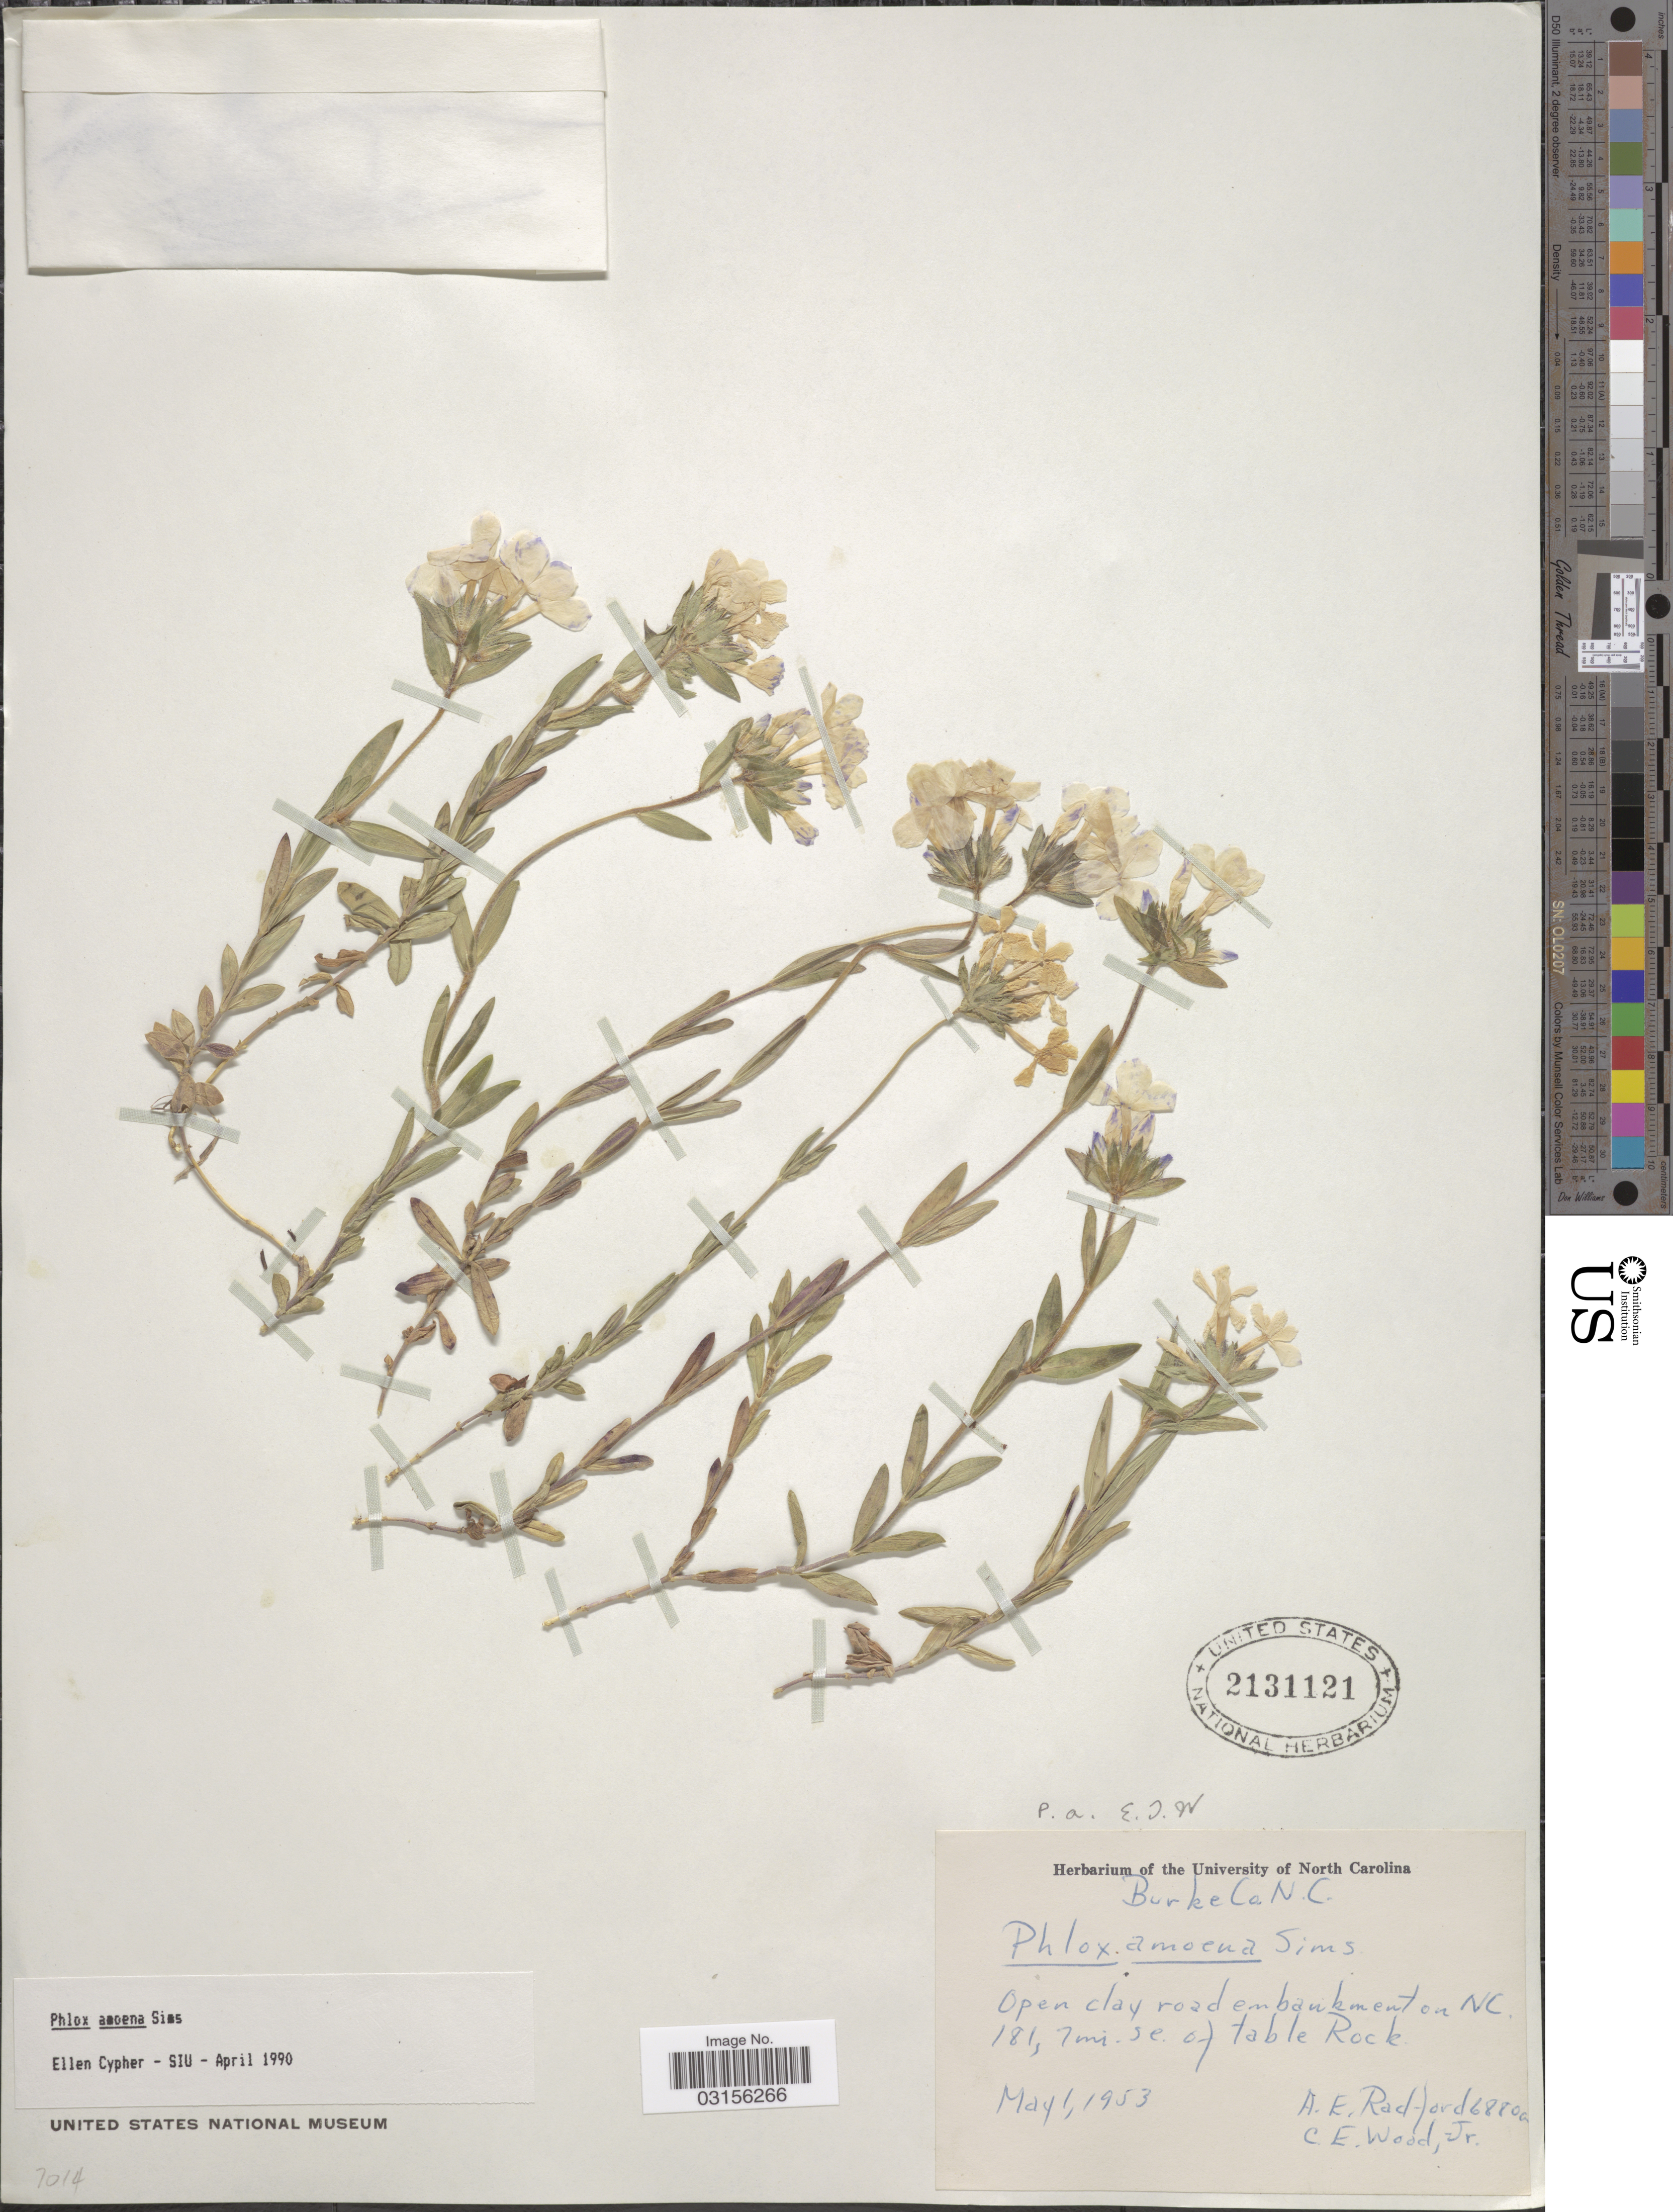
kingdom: Plantae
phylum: Tracheophyta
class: Magnoliopsida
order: Ericales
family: Polemoniaceae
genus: Phlox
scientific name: Phlox amoena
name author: Sims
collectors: A. E. Radford & C. Wood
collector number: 6880a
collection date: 1953-05-01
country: United States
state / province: North Carolina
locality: Burke Co. N. C. Road embankment on NC 181, 7 mi. s.e. of table Rock.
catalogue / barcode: US 2131121